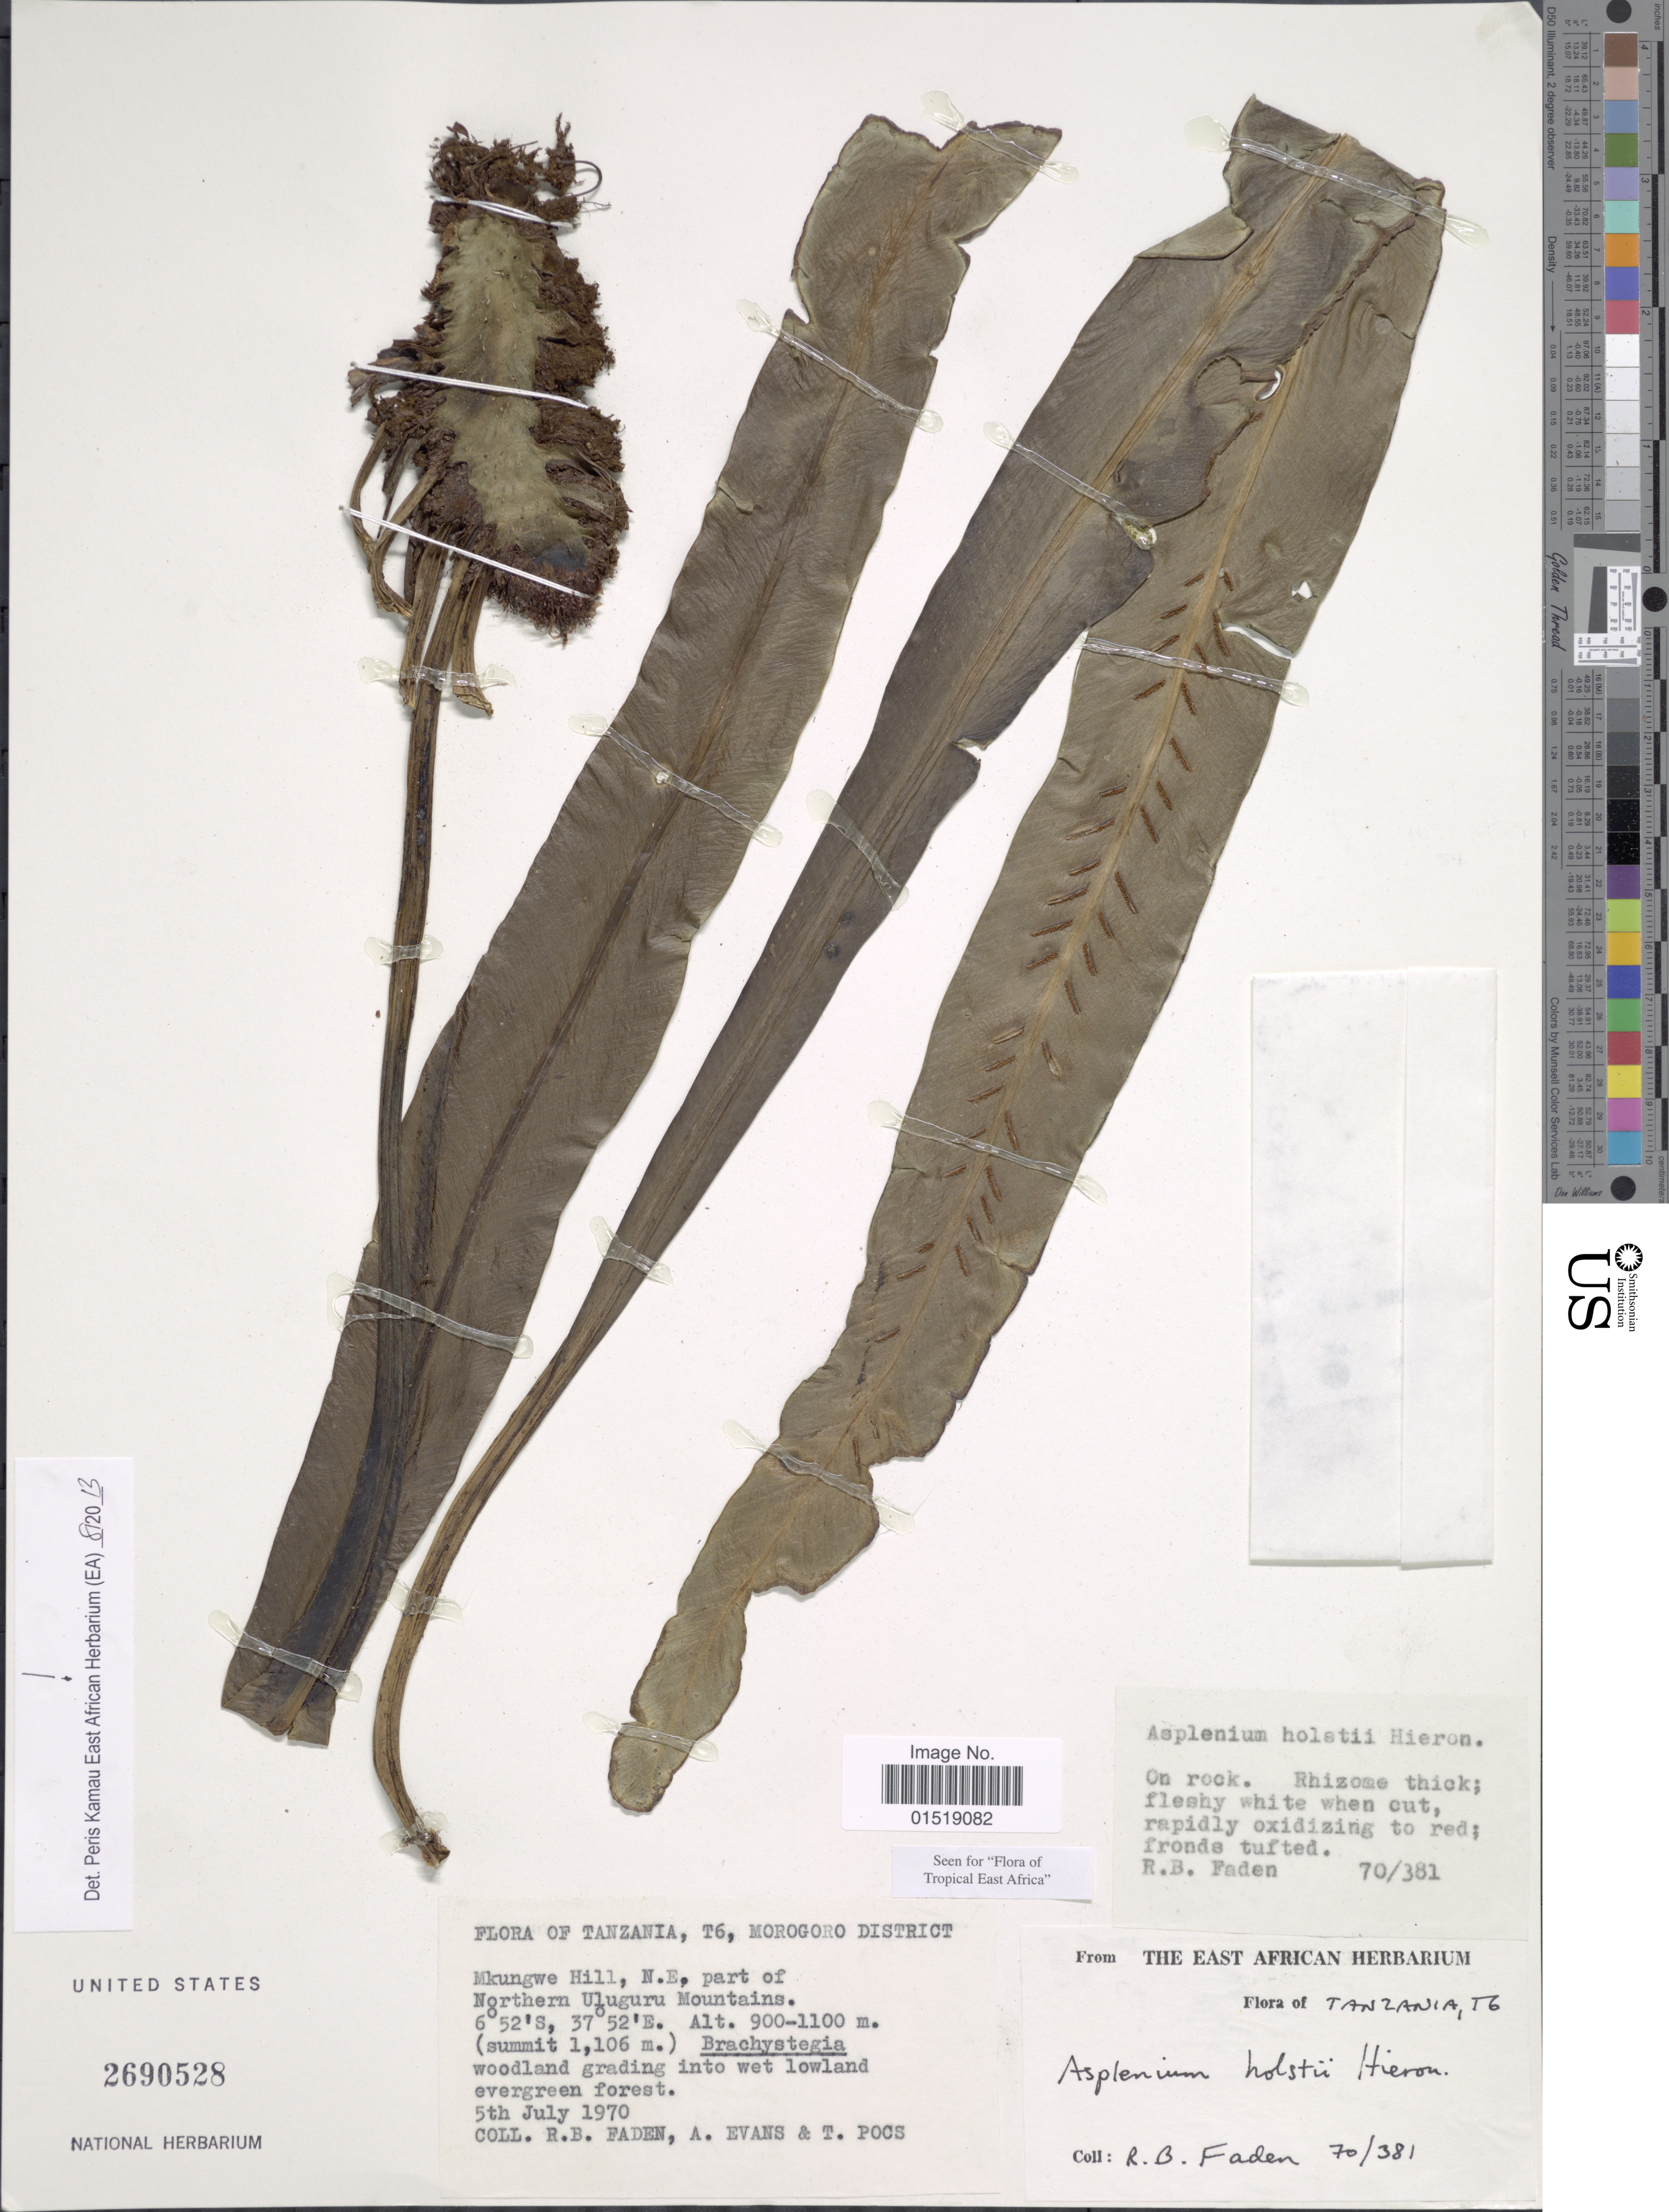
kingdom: Plantae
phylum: Tracheophyta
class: Polypodiopsida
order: Polypodiales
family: Aspleniaceae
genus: Asplenium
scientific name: Asplenium holstii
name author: Hieron.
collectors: R. B. Faden, A. Evans & T. Pocs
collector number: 70/381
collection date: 1970-07-05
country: Tanzania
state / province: Morogoro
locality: T6, Morogoro District. Mkungwe Hill, N.E., part of Northern Uluguru Mountains.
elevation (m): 900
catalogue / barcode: US 2690528